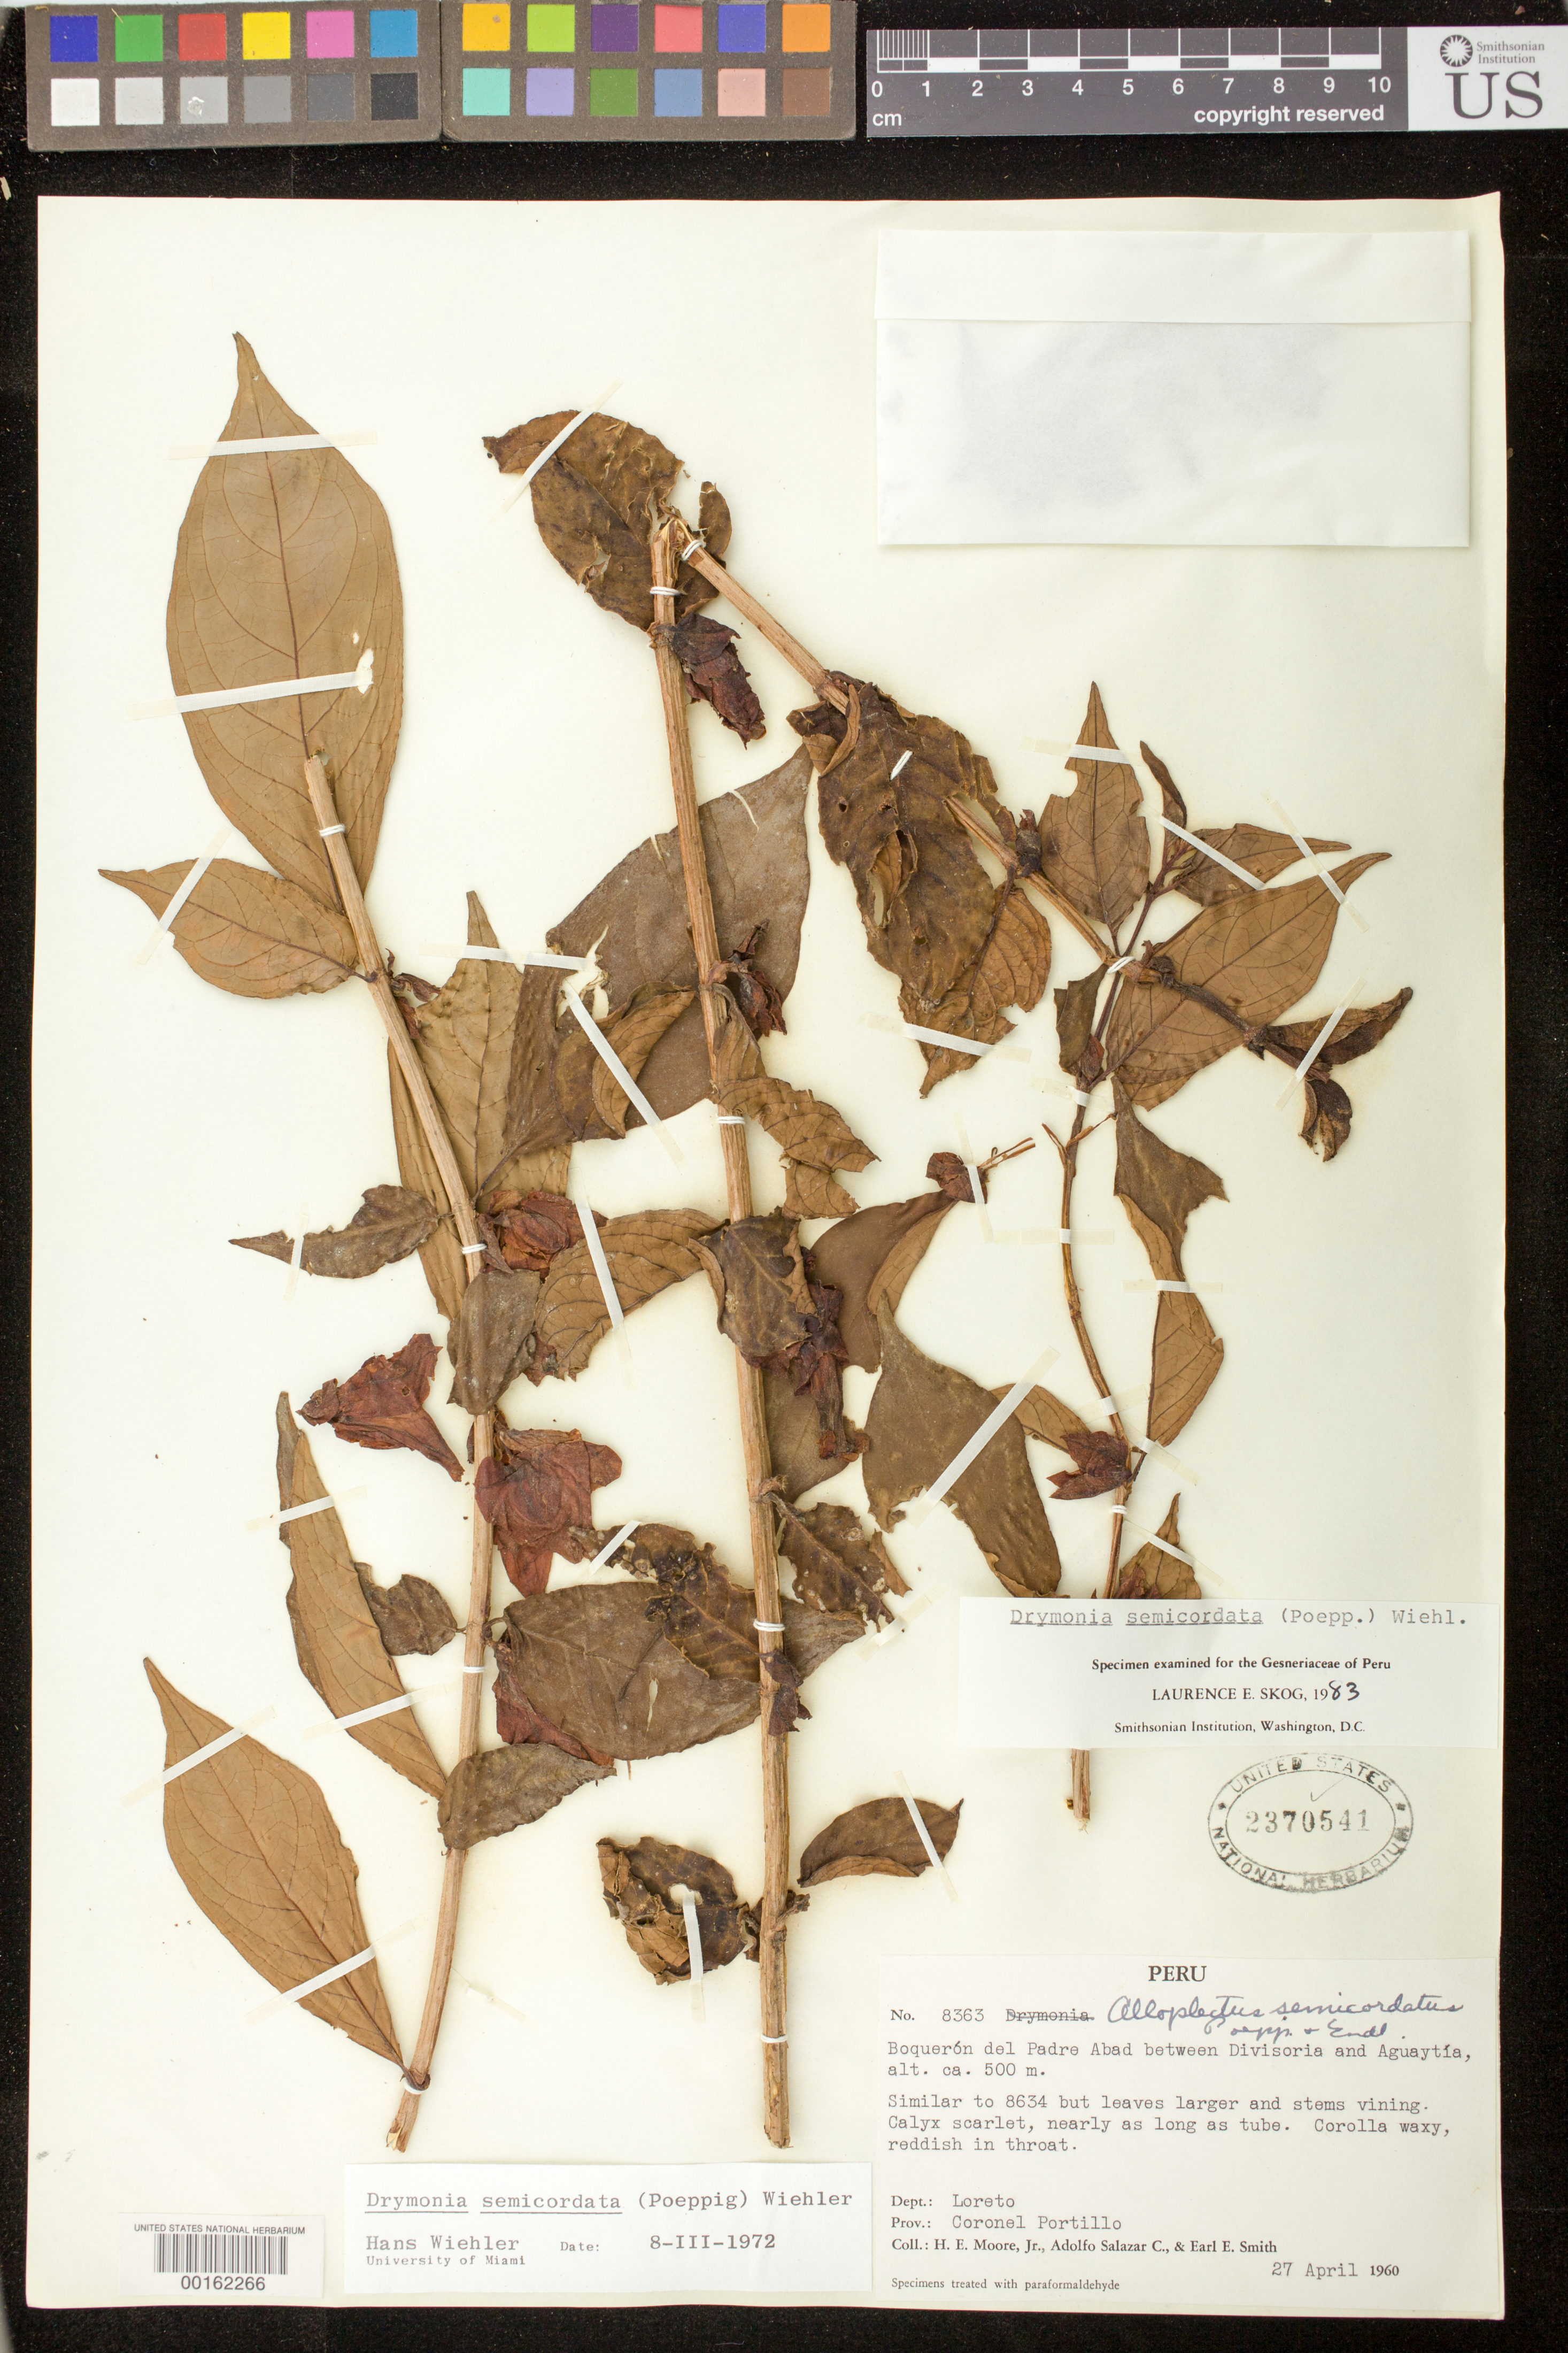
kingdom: Plantae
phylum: Tracheophyta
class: Magnoliopsida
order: Lamiales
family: Gesneriaceae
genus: Drymonia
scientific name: Drymonia semicordata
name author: (Poepp.) Wiehler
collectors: H. E. Moore, A. Salazar C. & E. E. Smith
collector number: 8363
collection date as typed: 27 Apr 1960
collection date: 1960-04-27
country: Peru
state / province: Ucayali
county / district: Coronel Portillo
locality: ("Loreto") Coronel Portillo Prov., Boqueron del Padre Abad between Divisoria and Aquaytia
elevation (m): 500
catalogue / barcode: US 2370541